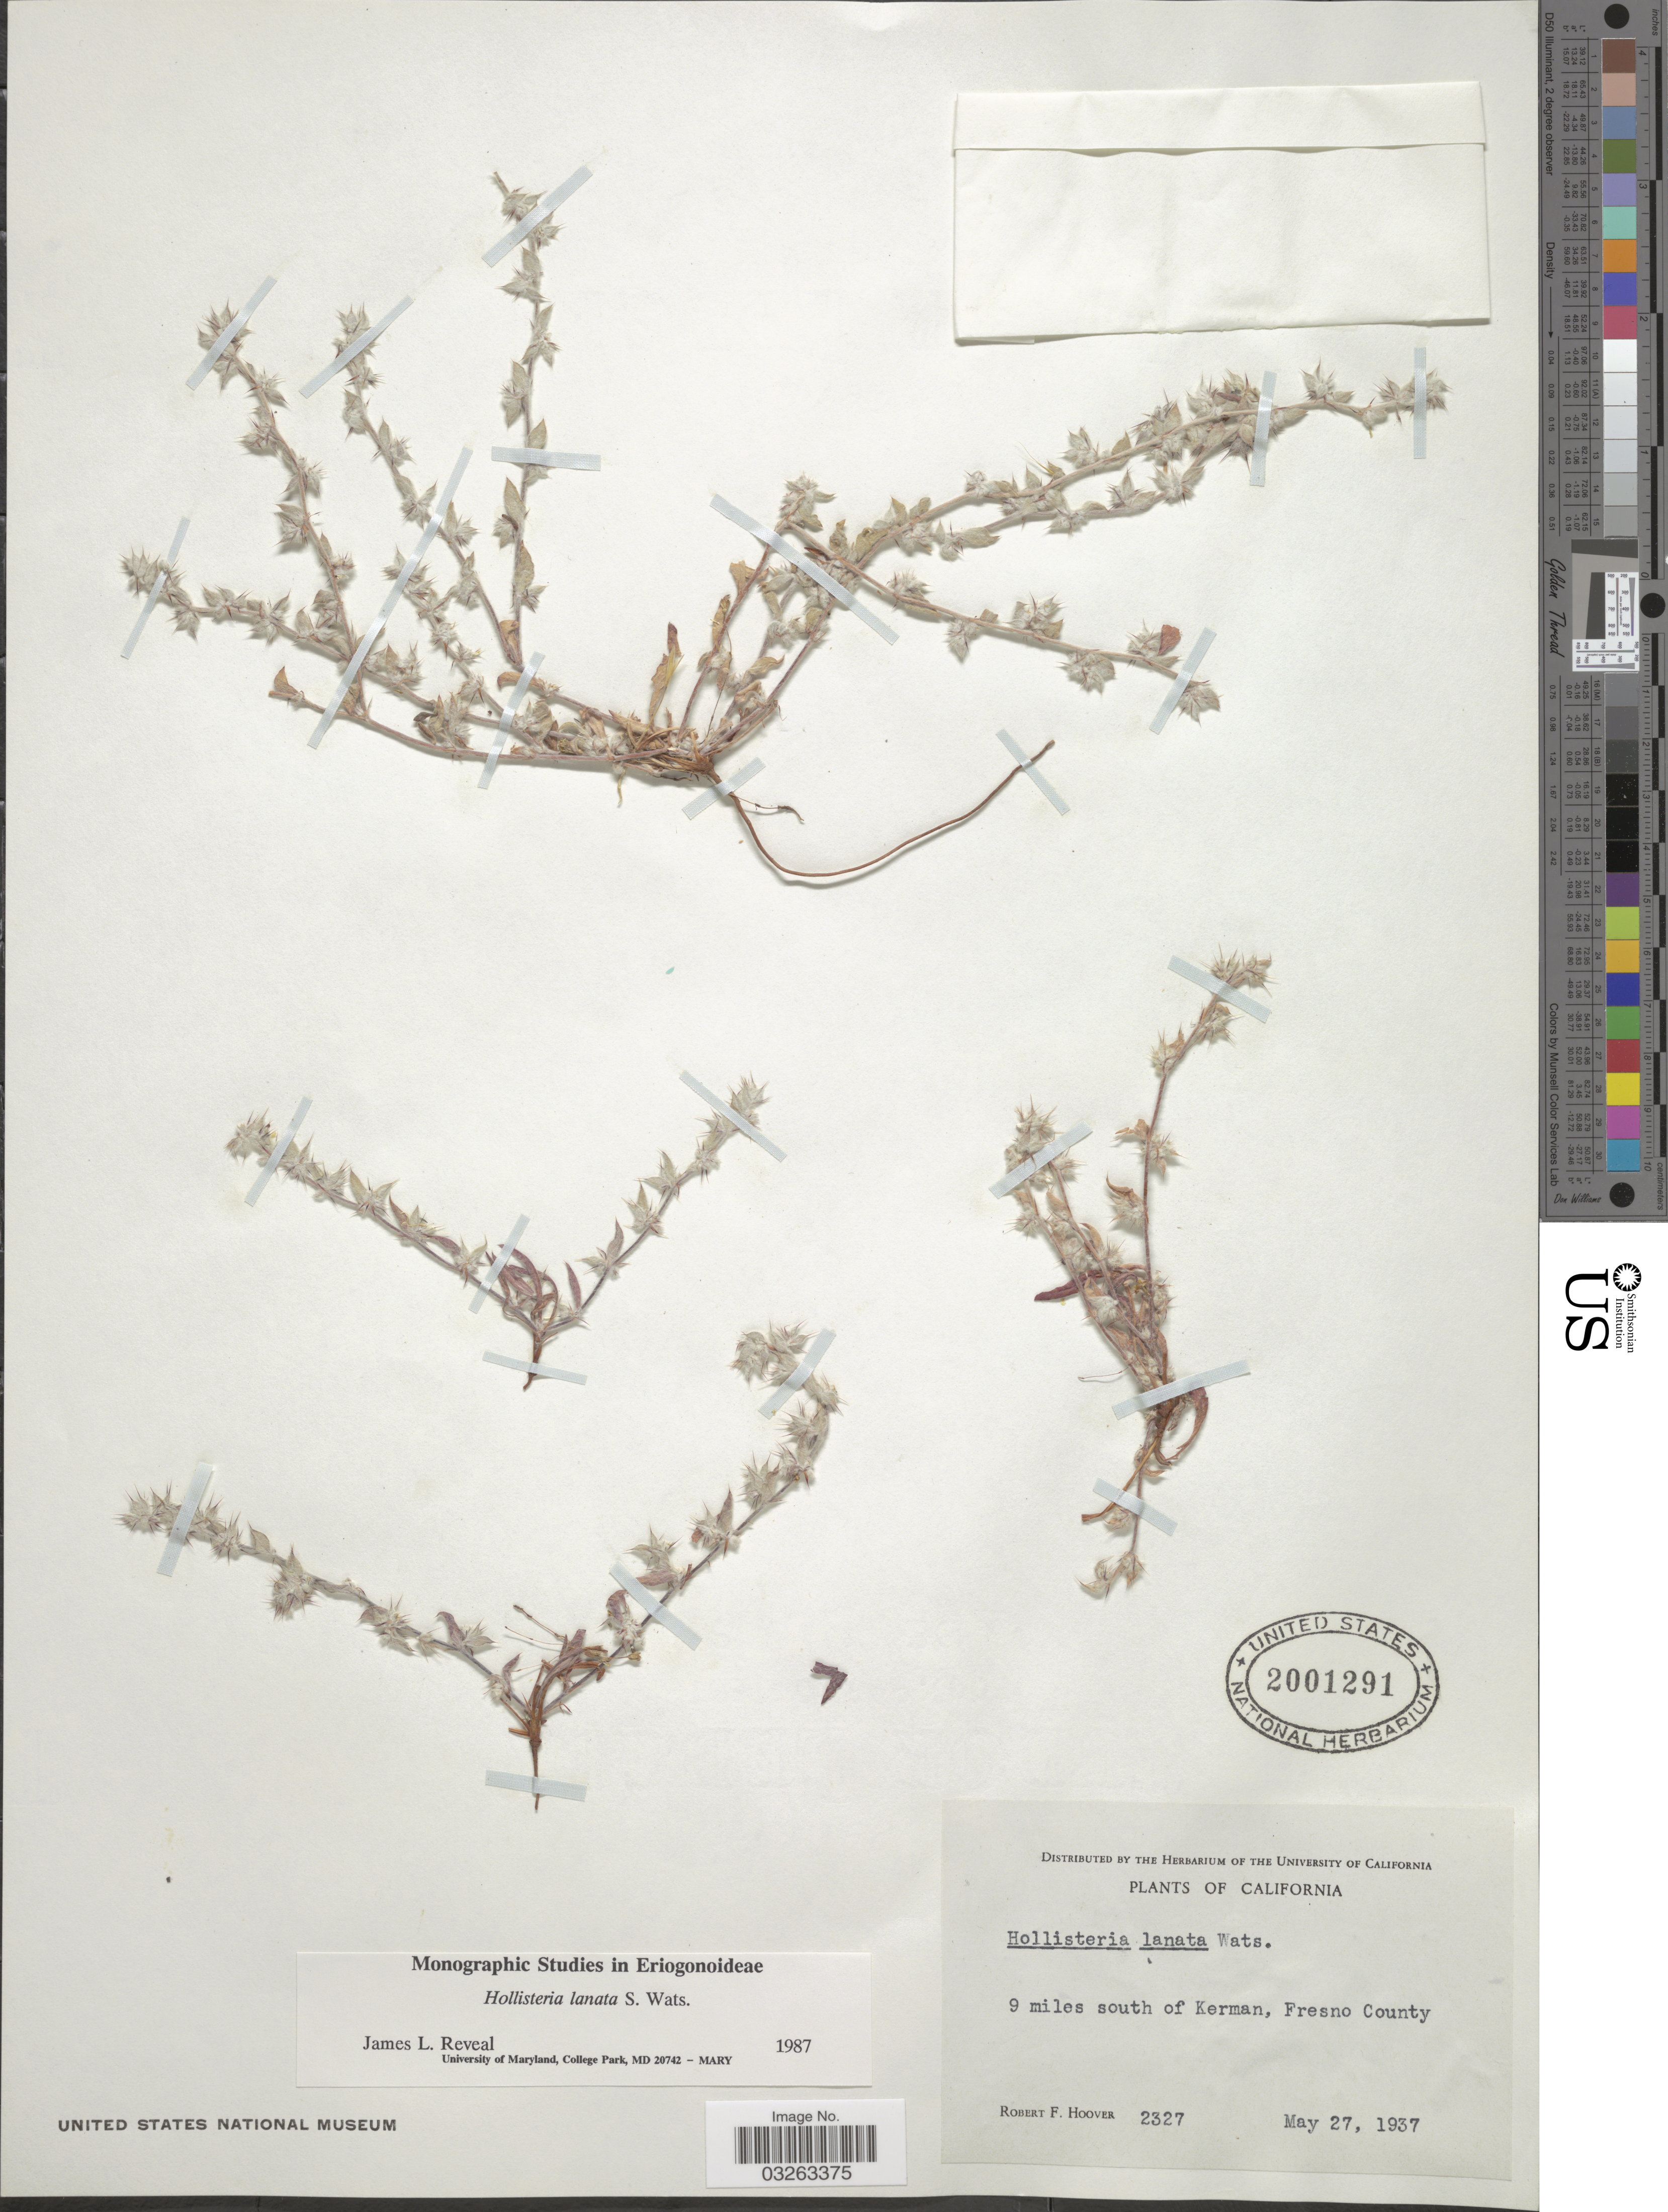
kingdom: Plantae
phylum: Tracheophyta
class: Magnoliopsida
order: Caryophyllales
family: Polygonaceae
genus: Hollisteria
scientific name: Hollisteria lanata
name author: S. Watson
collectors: R. F. Hoover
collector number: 2327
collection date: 1937-05-27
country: United States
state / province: California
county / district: Fresno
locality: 9 miles south of Kerman, Fresno County.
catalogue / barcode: US 2001291